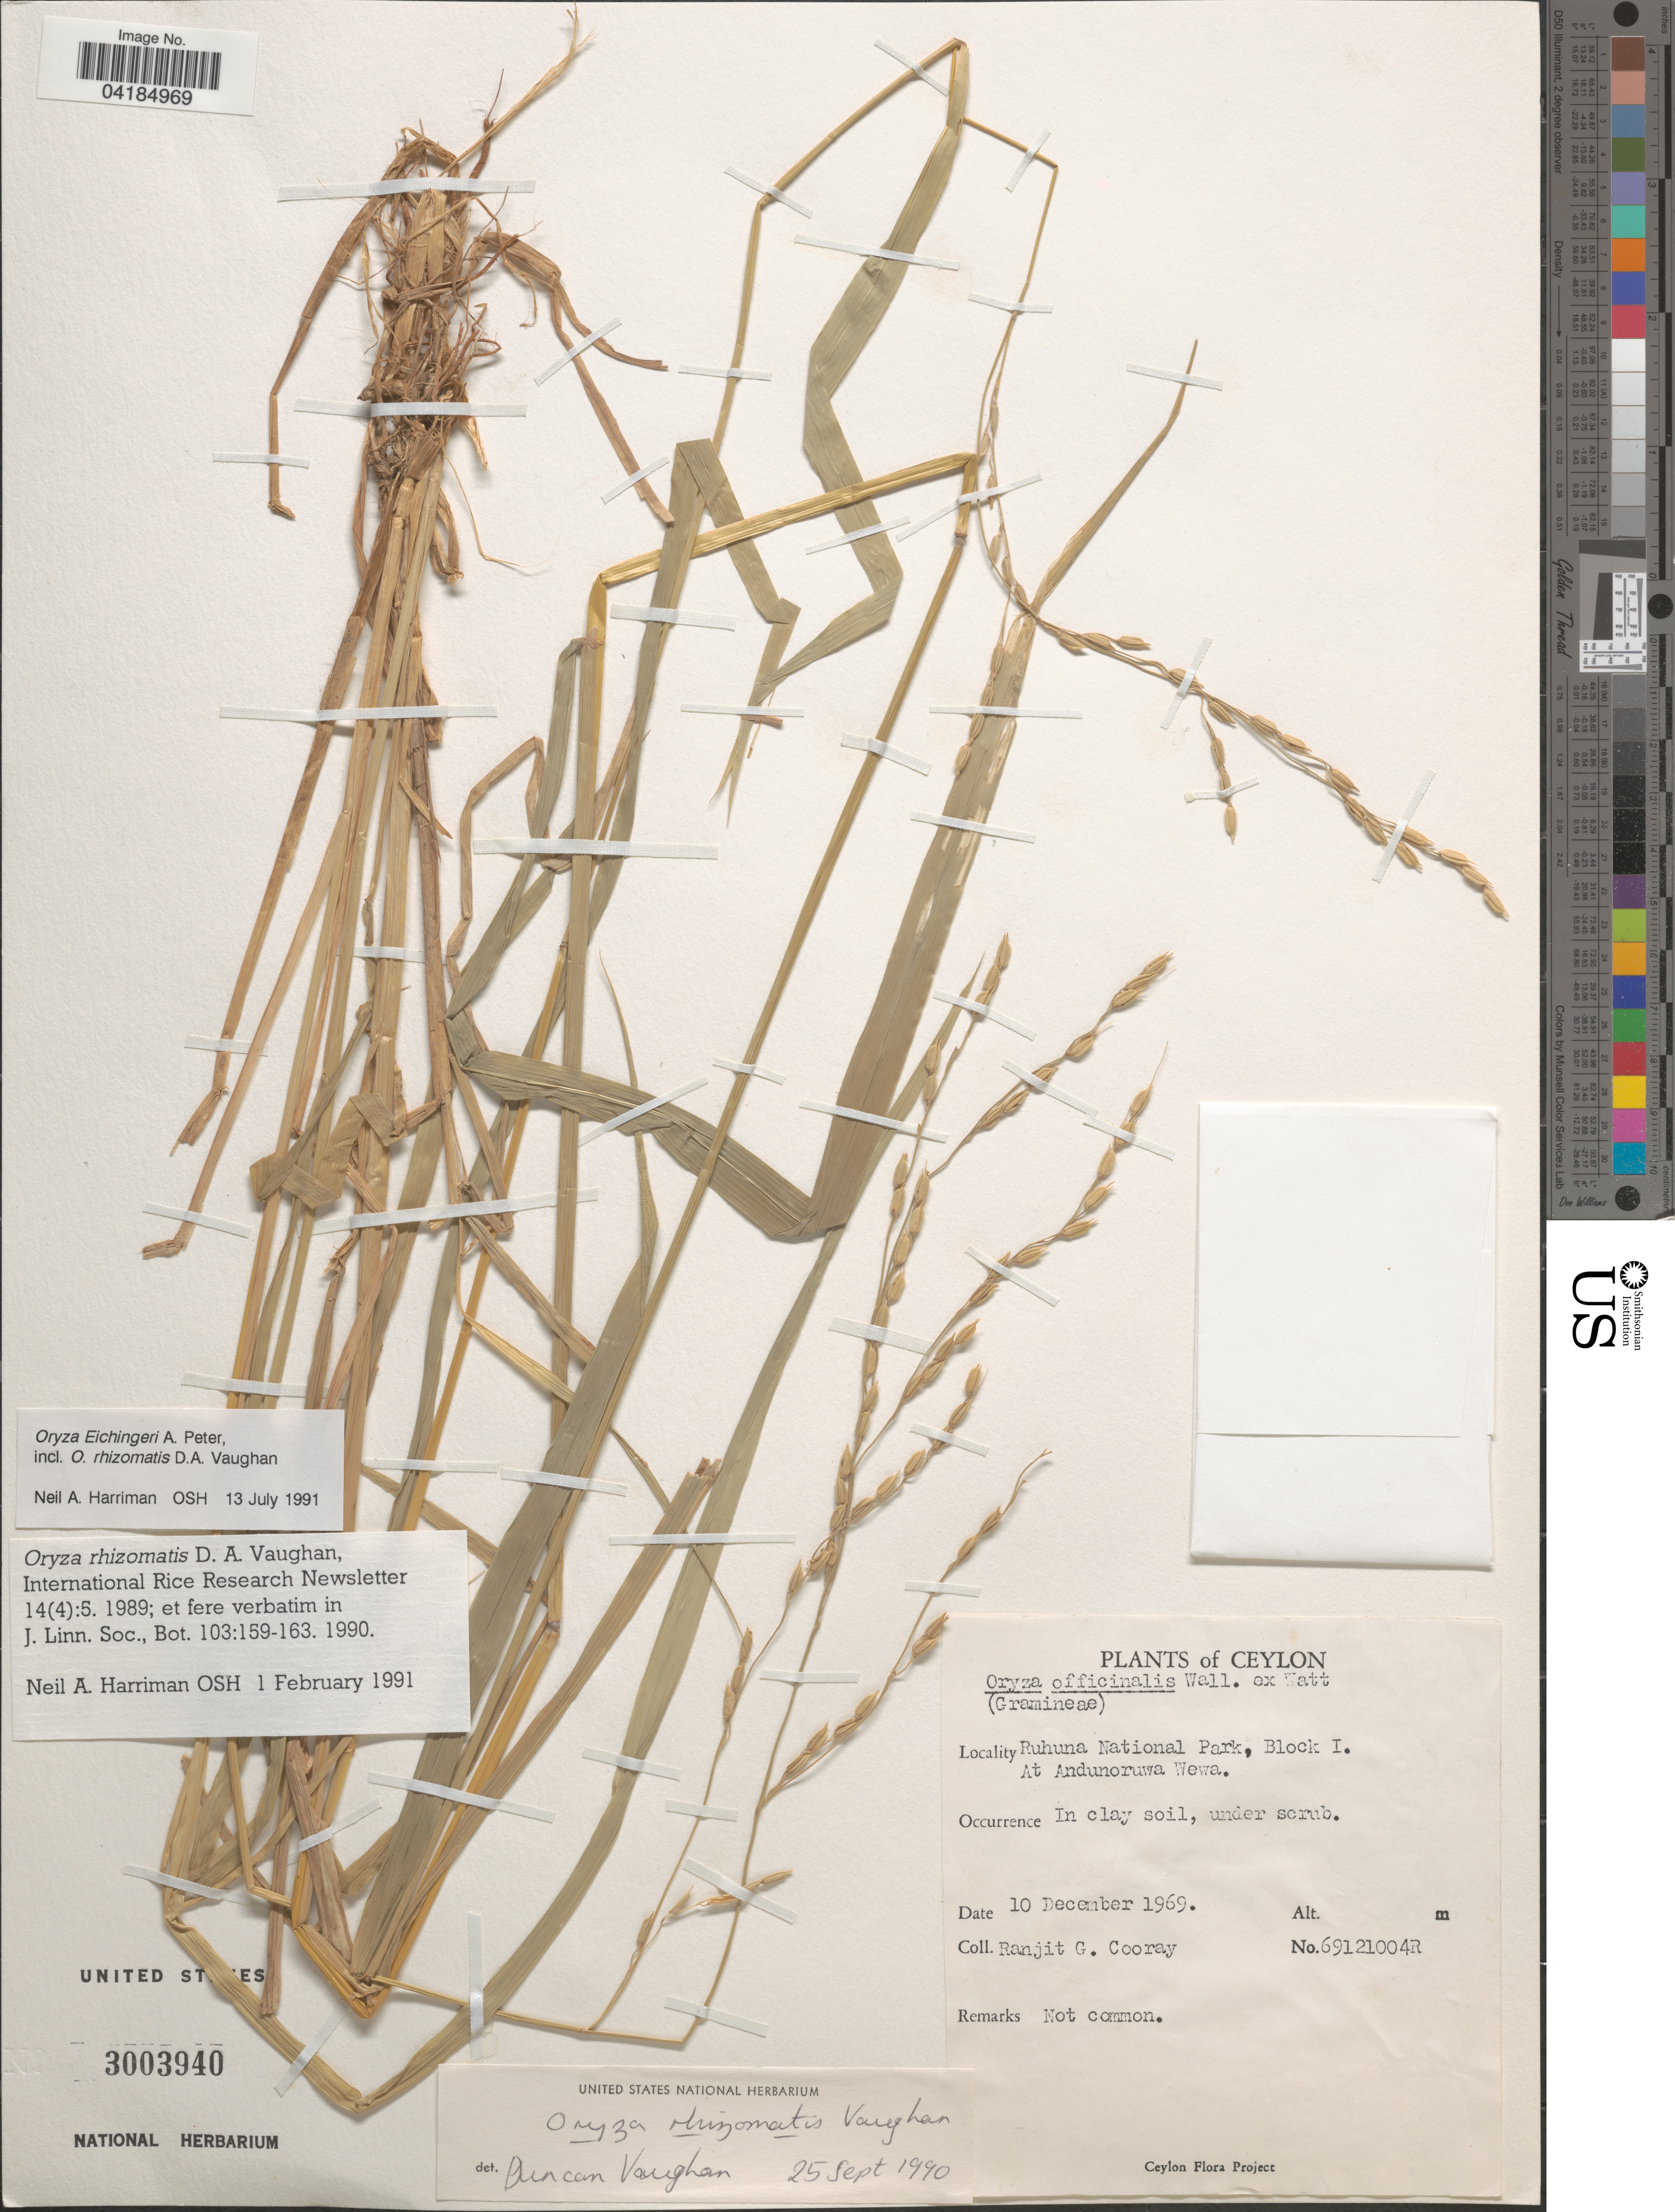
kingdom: Plantae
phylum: Tracheophyta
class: Liliopsida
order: Poales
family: Poaceae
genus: Oryza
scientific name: Oryza eichingeri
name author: Peter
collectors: R. Cooray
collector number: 69121004R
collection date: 1969-12-10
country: Sri Lanka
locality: Ceylon. Ruhuna National Park, Block I. At Andunoruwa Wewa.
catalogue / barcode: US 3003940